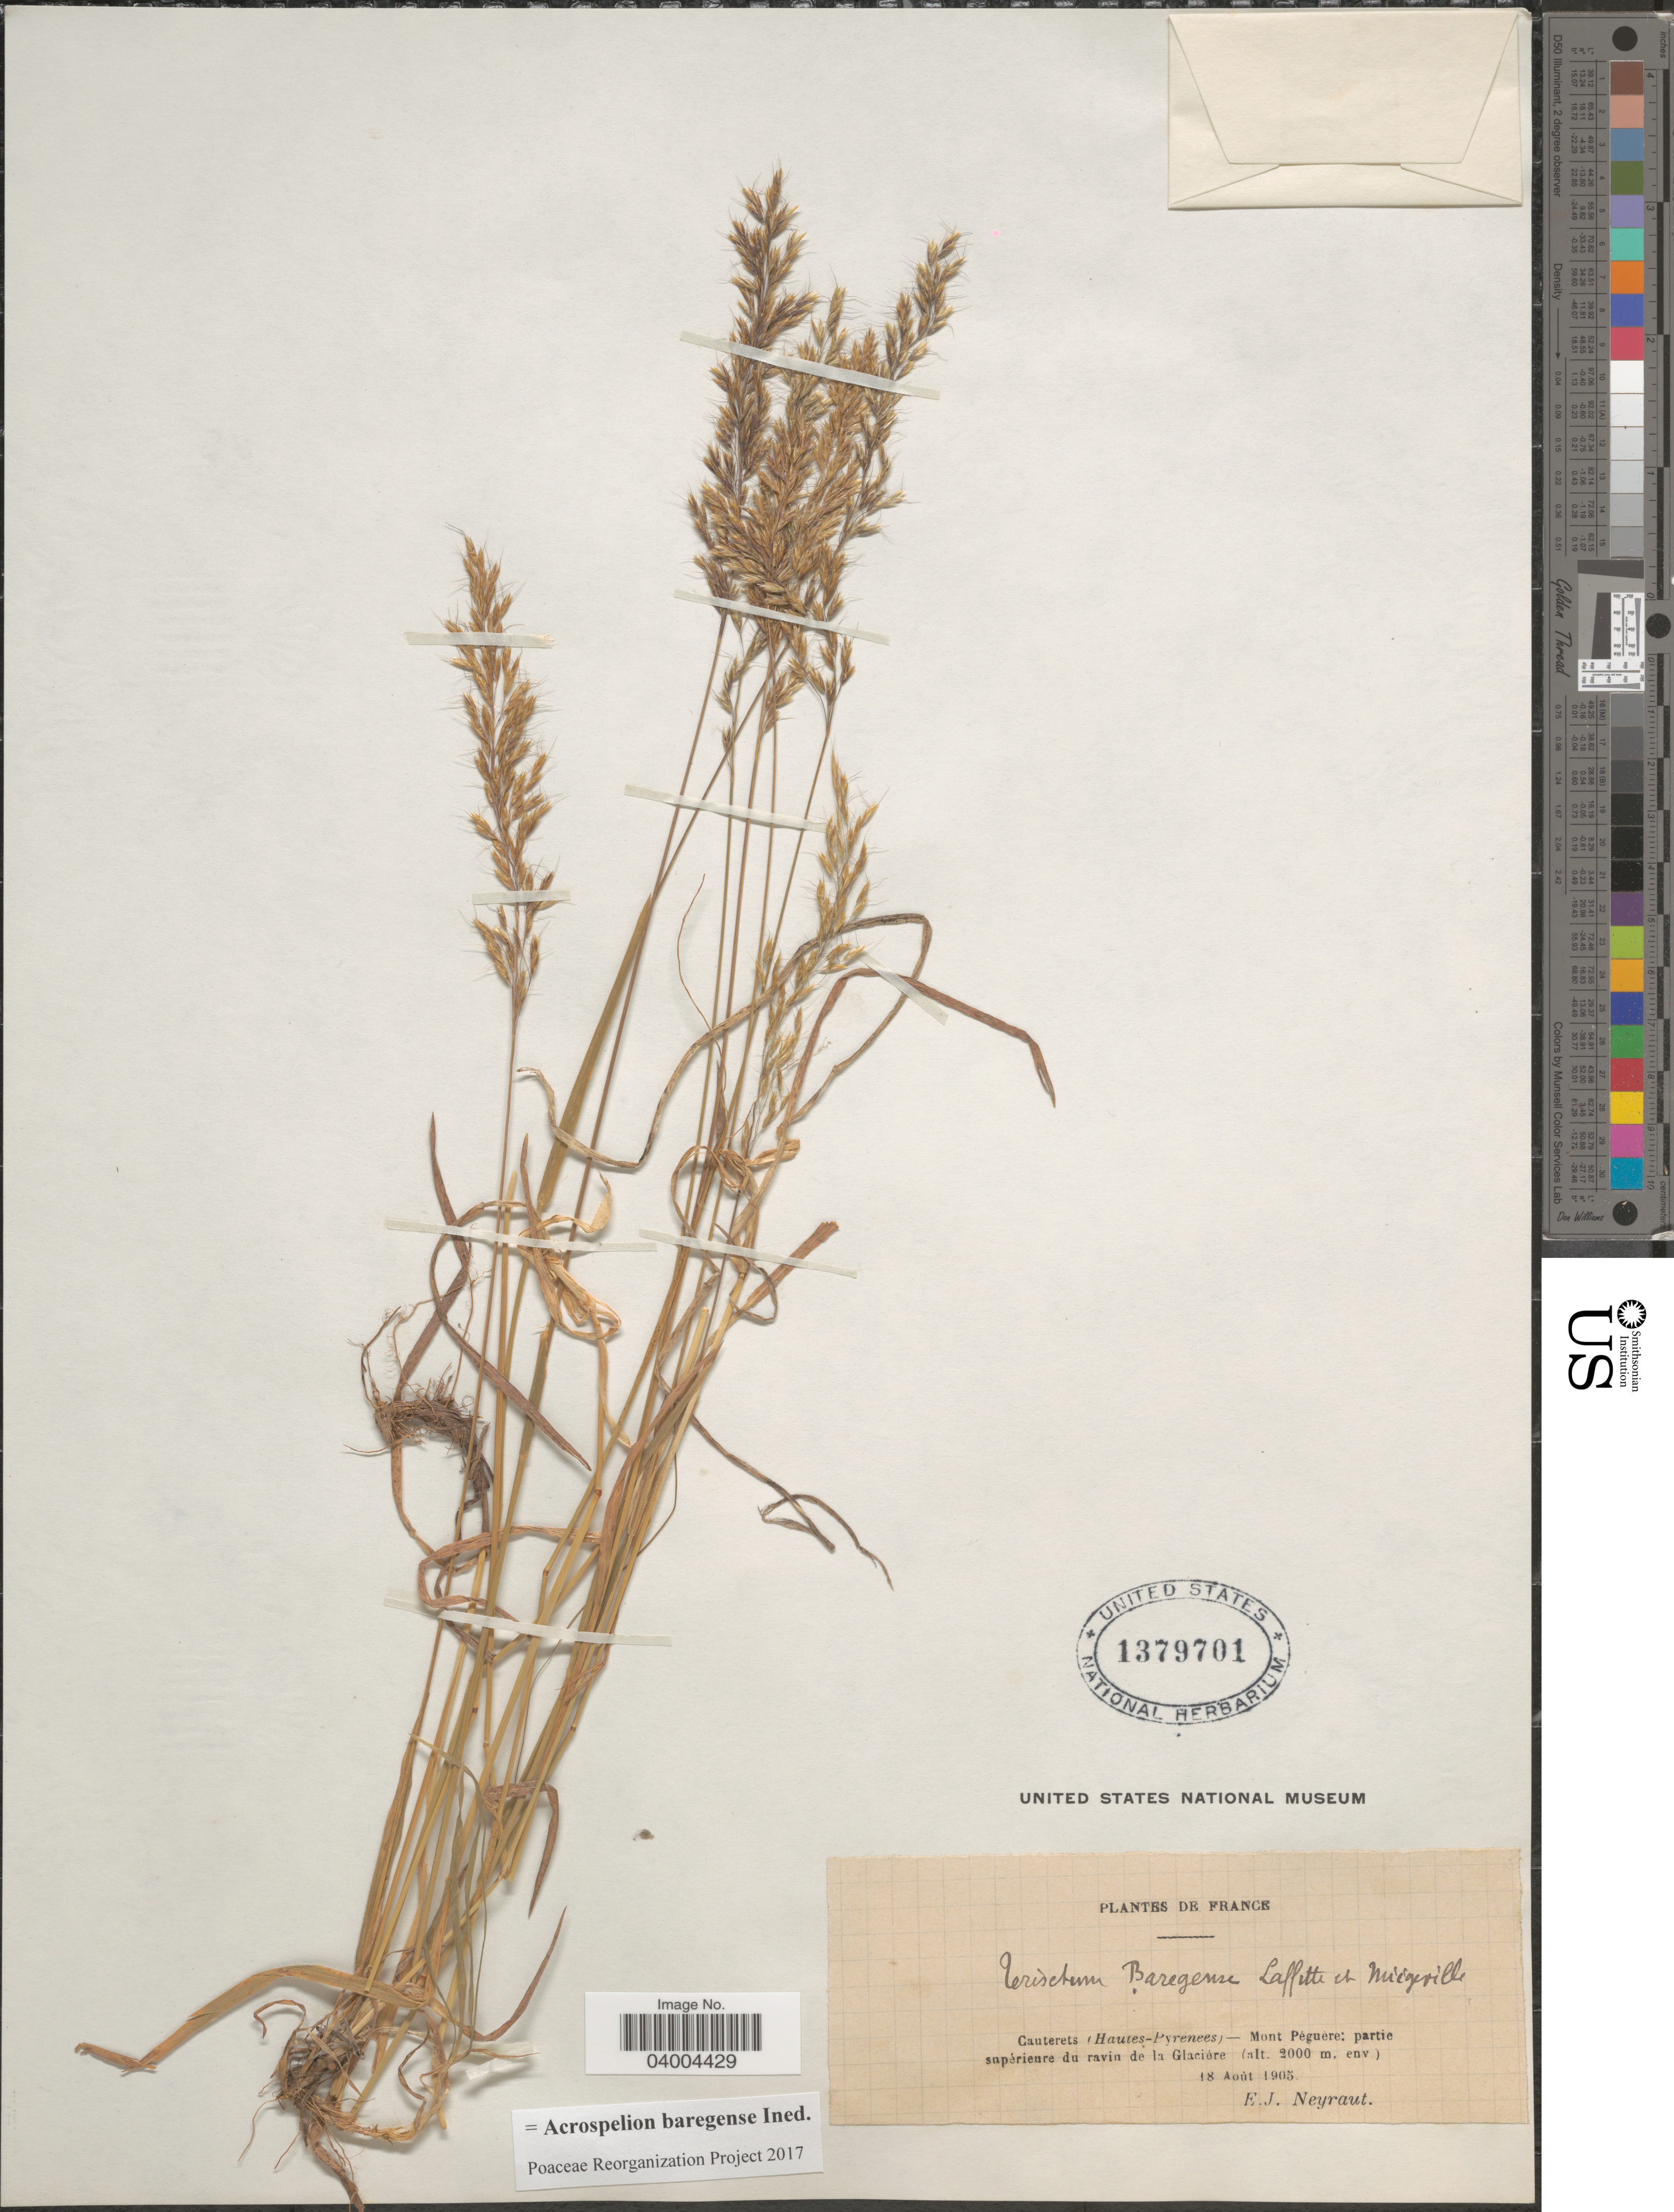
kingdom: Plantae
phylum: Tracheophyta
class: Liliopsida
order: Poales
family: Poaceae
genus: Acrospelion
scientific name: Acrospelion baregense ined.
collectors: E. Neyraut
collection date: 1905-08-18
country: France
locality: Cauterets (Hautes-Pyrenees) - Mont Péguère: partie supérieure du ravin de la Glaciére.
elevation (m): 2000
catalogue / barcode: US 1379701